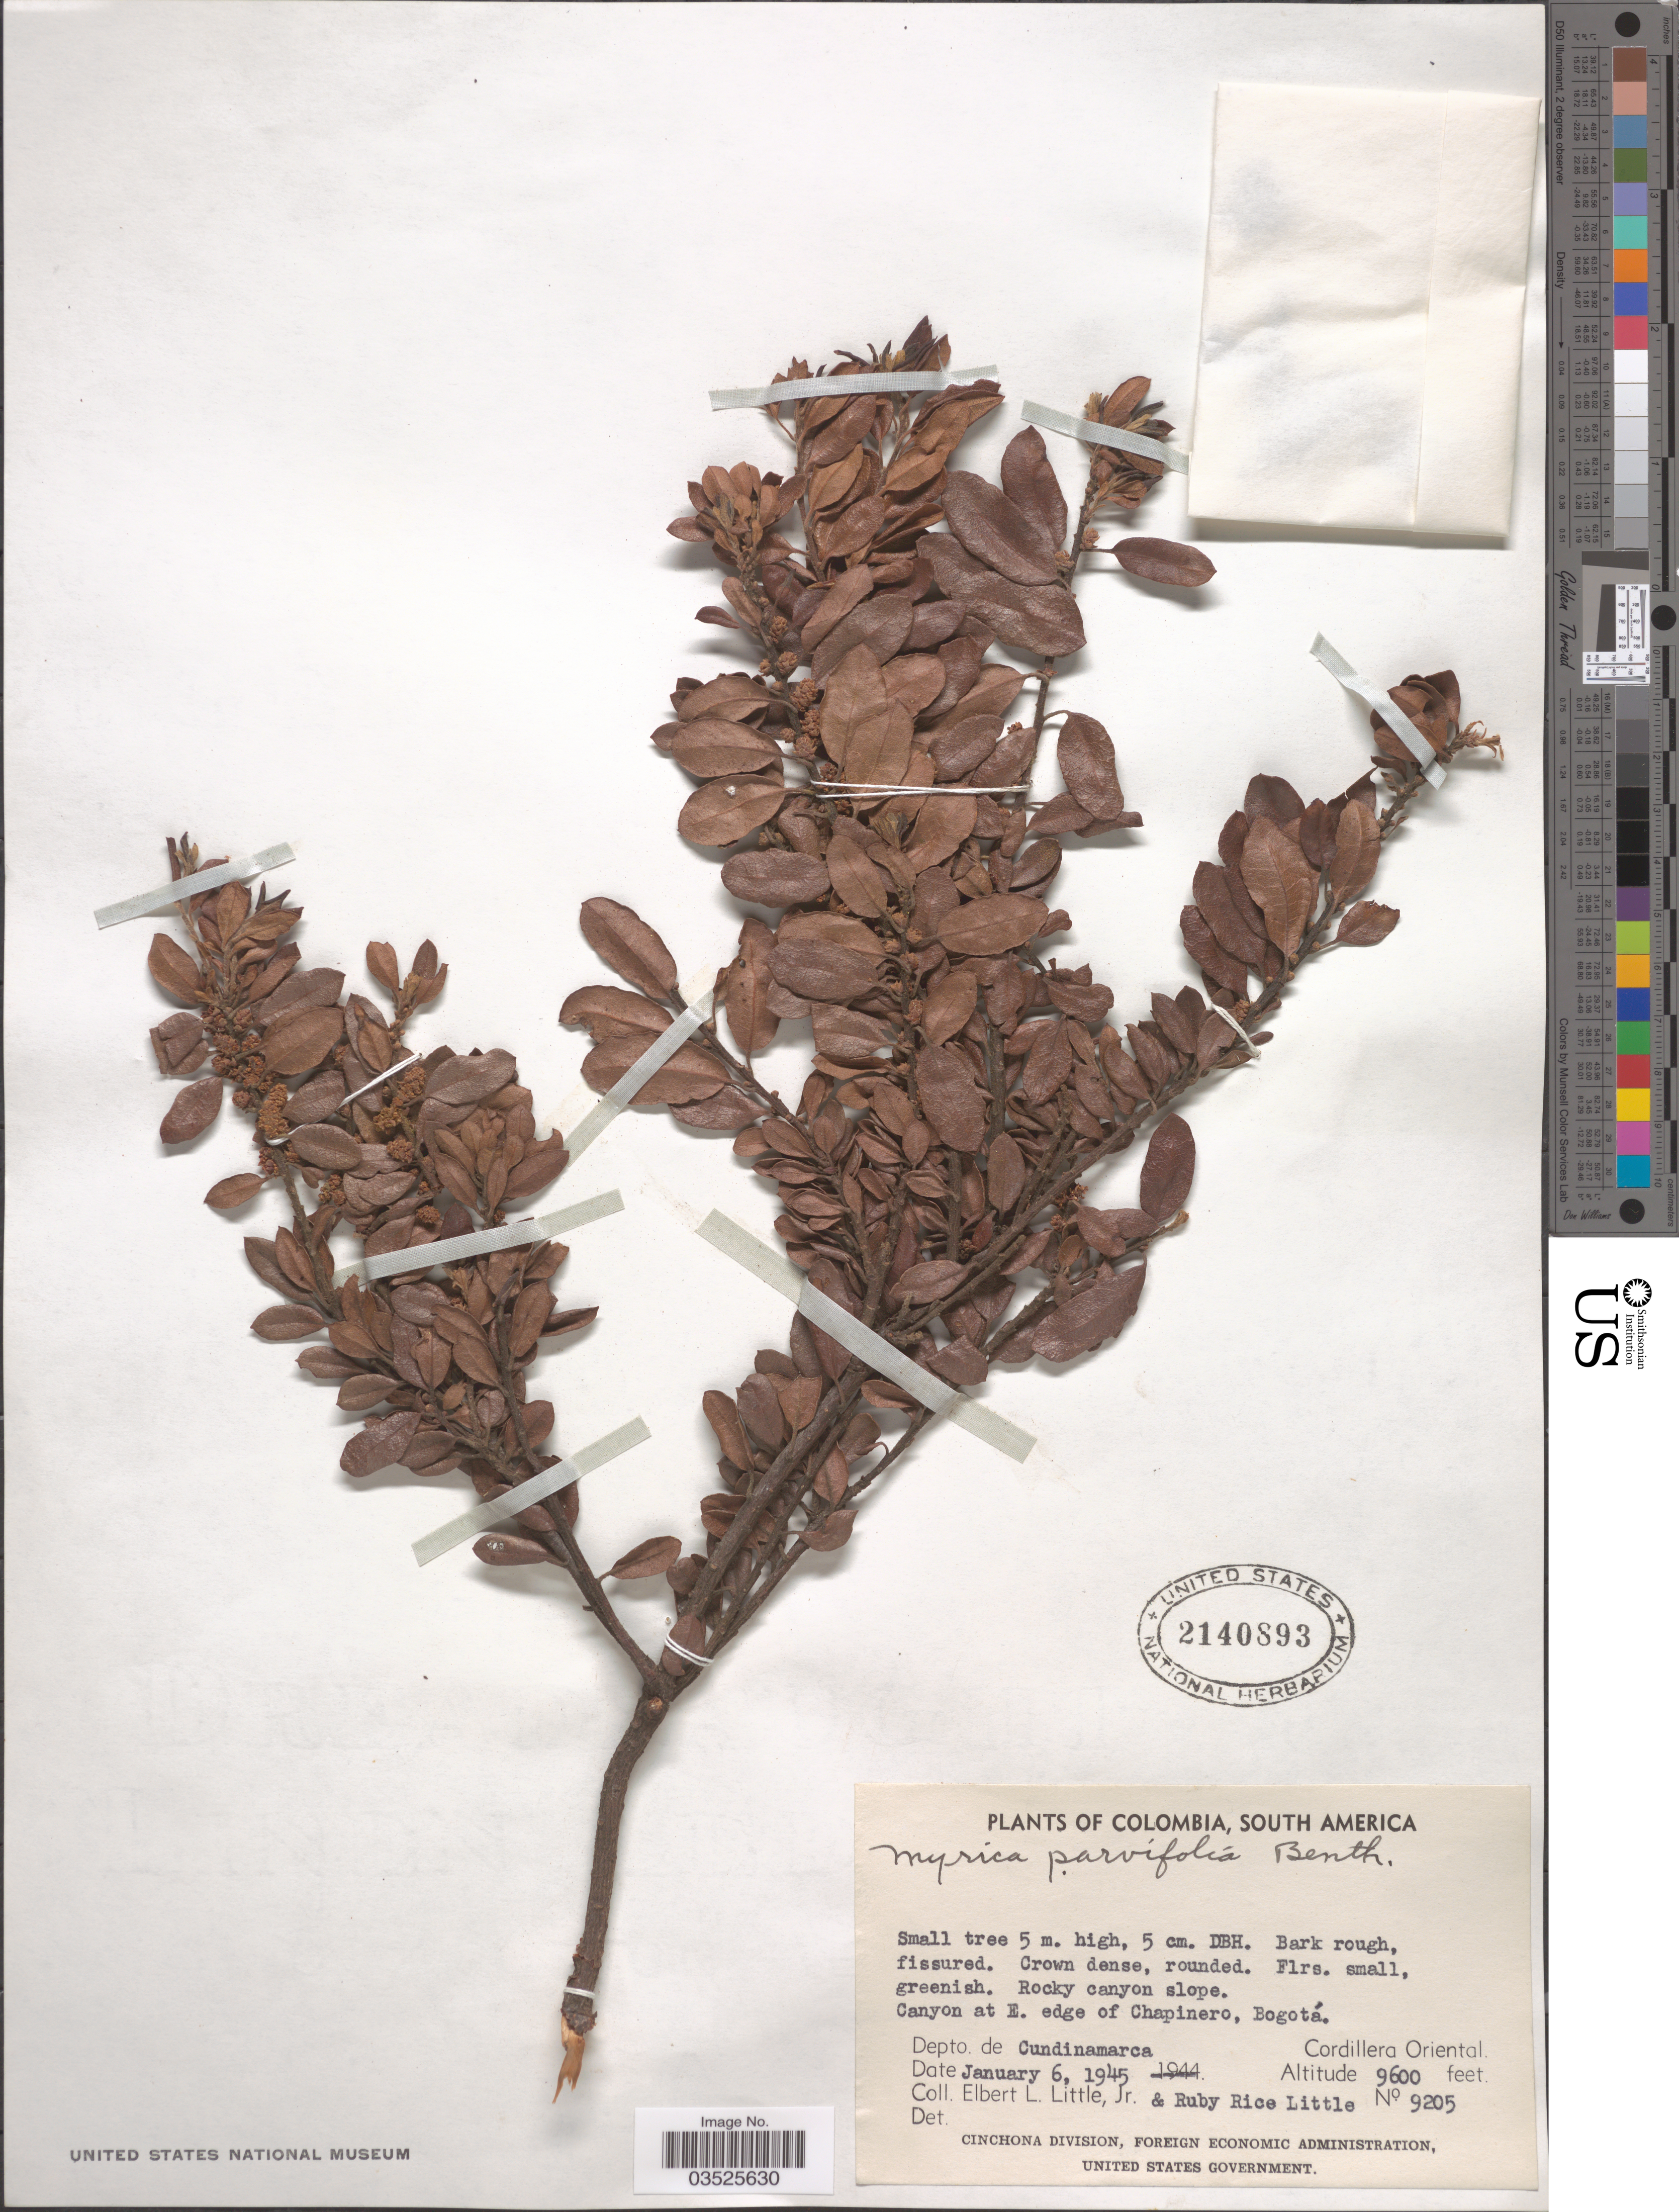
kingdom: Plantae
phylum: Tracheophyta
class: Magnoliopsida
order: Fagales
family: Myricaceae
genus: Morella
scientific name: Morella parvifolia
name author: (Benth.) Parra-Os.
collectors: E. L. Little & R. R. Little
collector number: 9205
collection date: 1945-01-06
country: Colombia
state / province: Cundinamarca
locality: Canyon at E. edge of Chapinero, Bogotá. Cordillera Oriental. Depto. de Cundinamarca.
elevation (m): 2926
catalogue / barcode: US 2140893